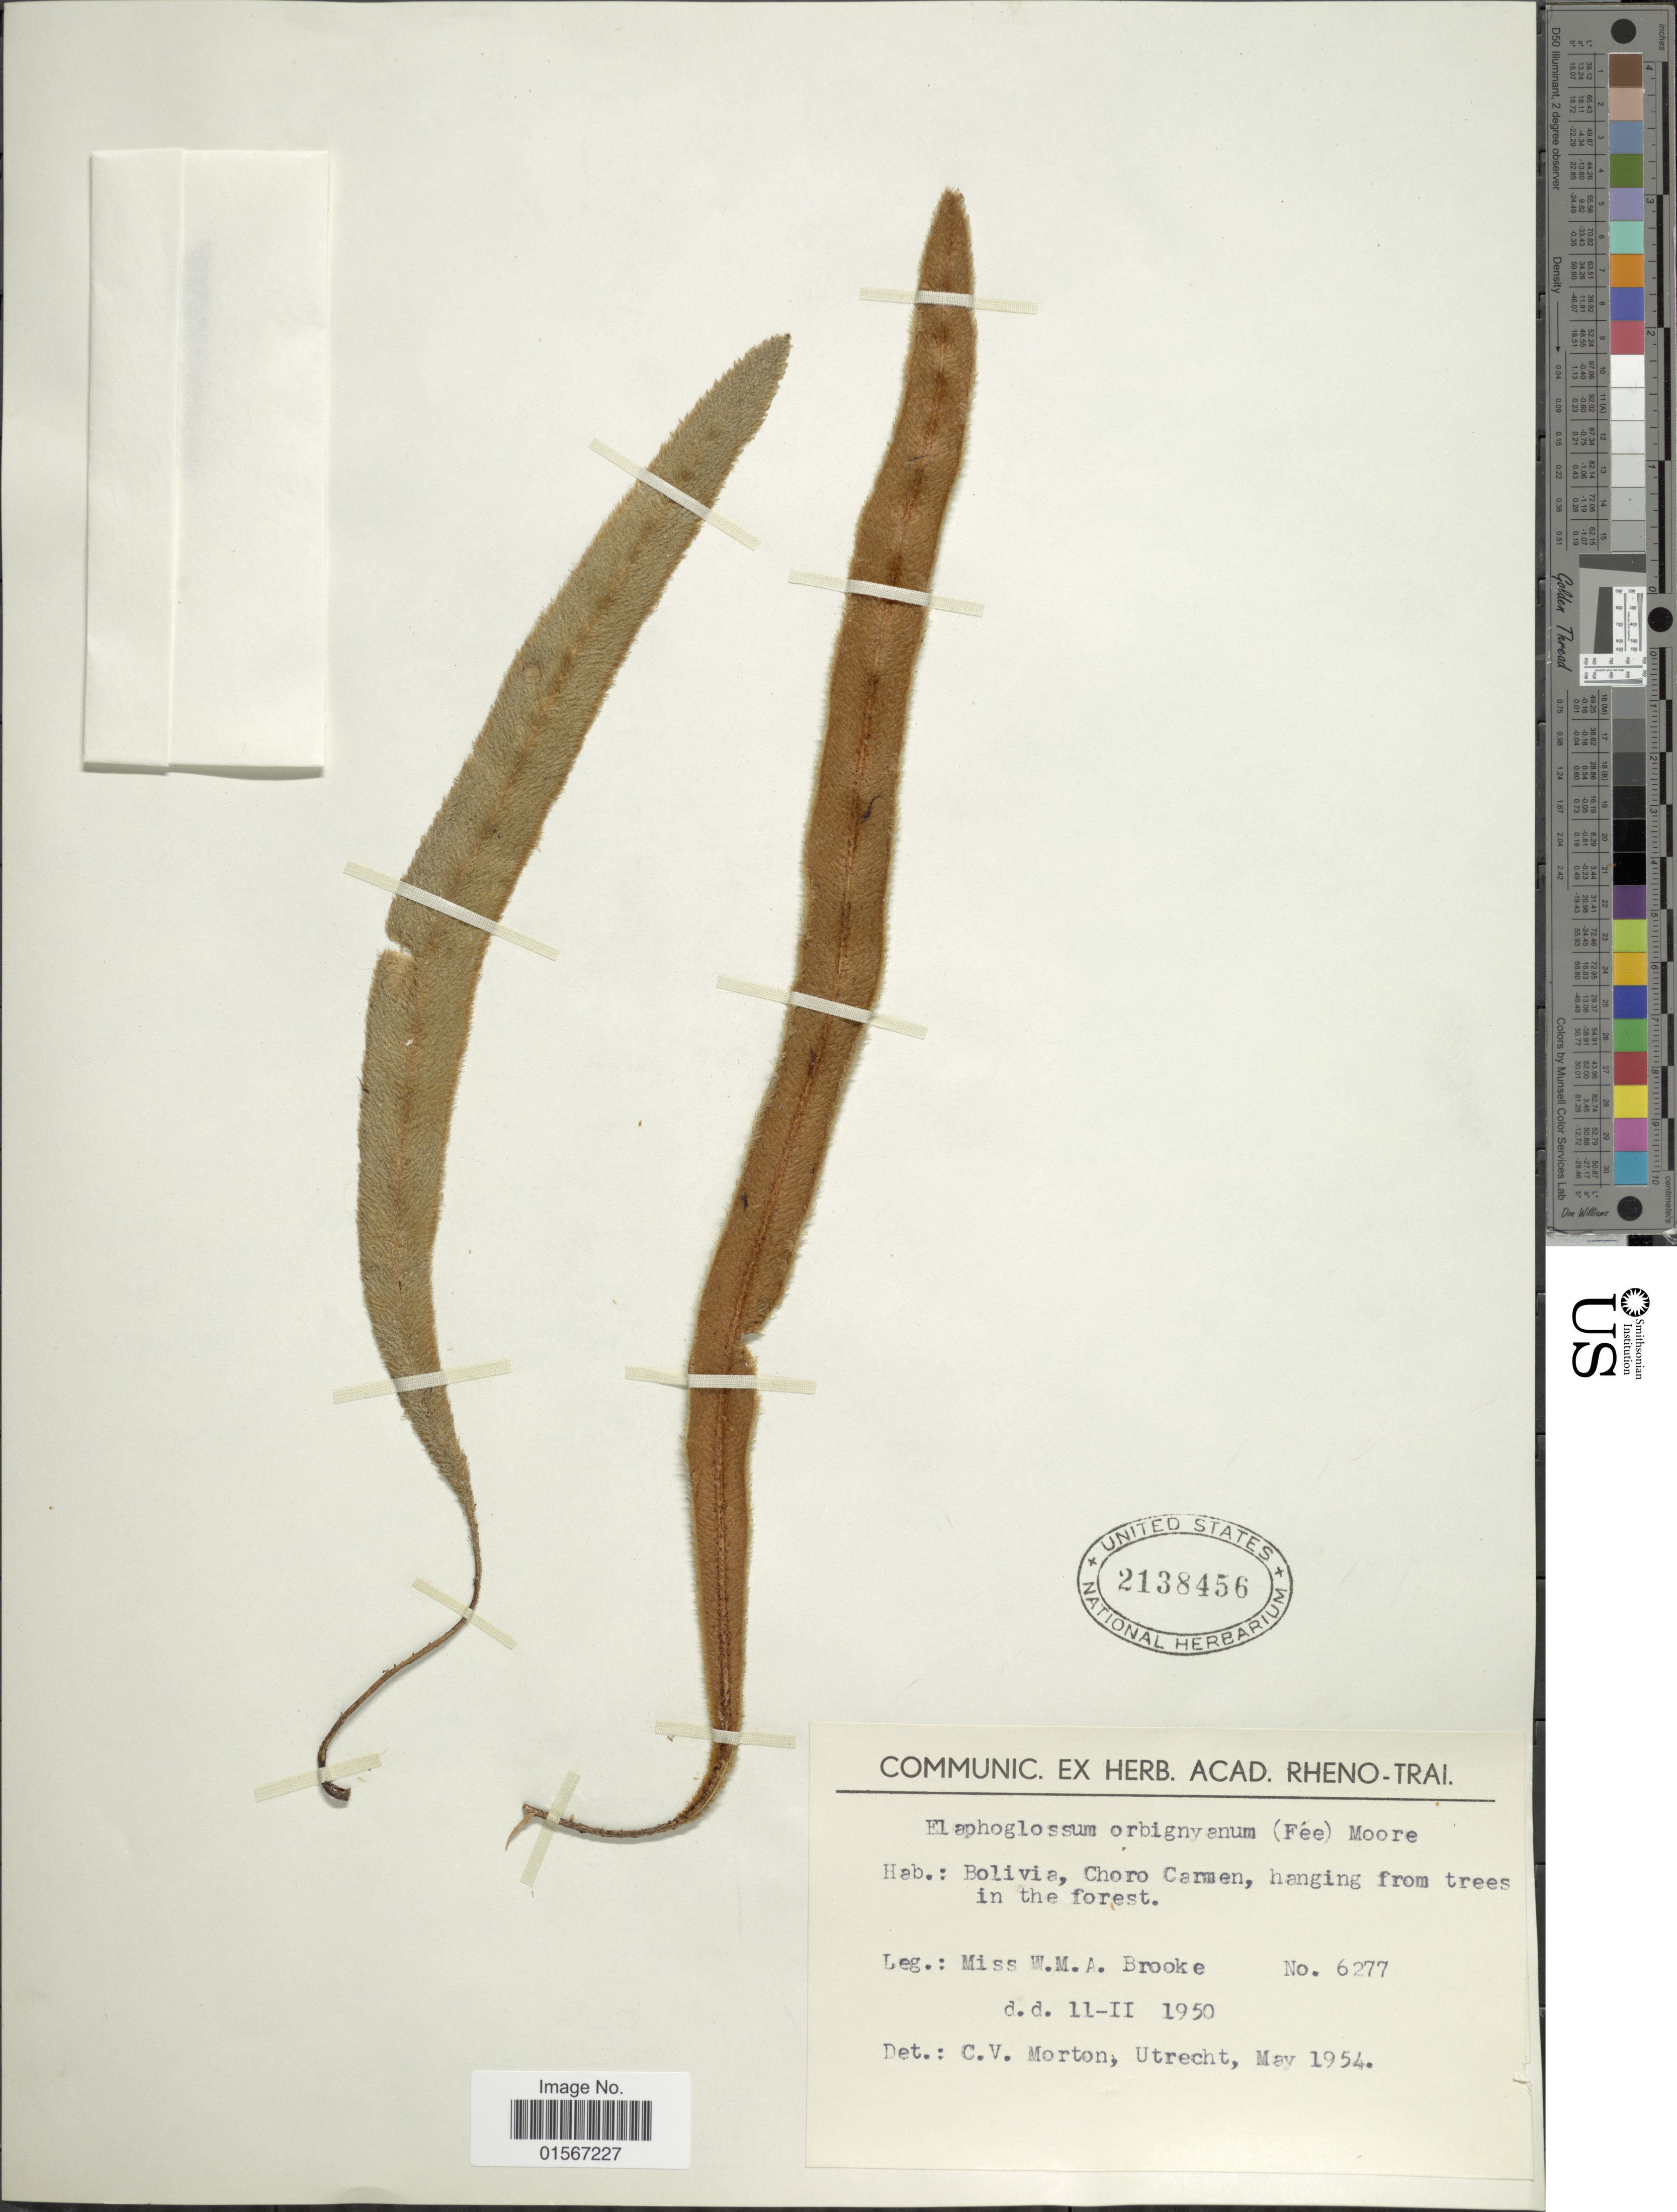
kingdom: Plantae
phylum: Tracheophyta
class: Polypodiopsida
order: Polypodiales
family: Dryopteridaceae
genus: Elaphoglossum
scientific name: Elaphoglossum orbignyanum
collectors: W. Brooke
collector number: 6277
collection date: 1950-02-11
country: Bolivia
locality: Bolivia, Choro Carmen.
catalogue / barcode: US 2138456